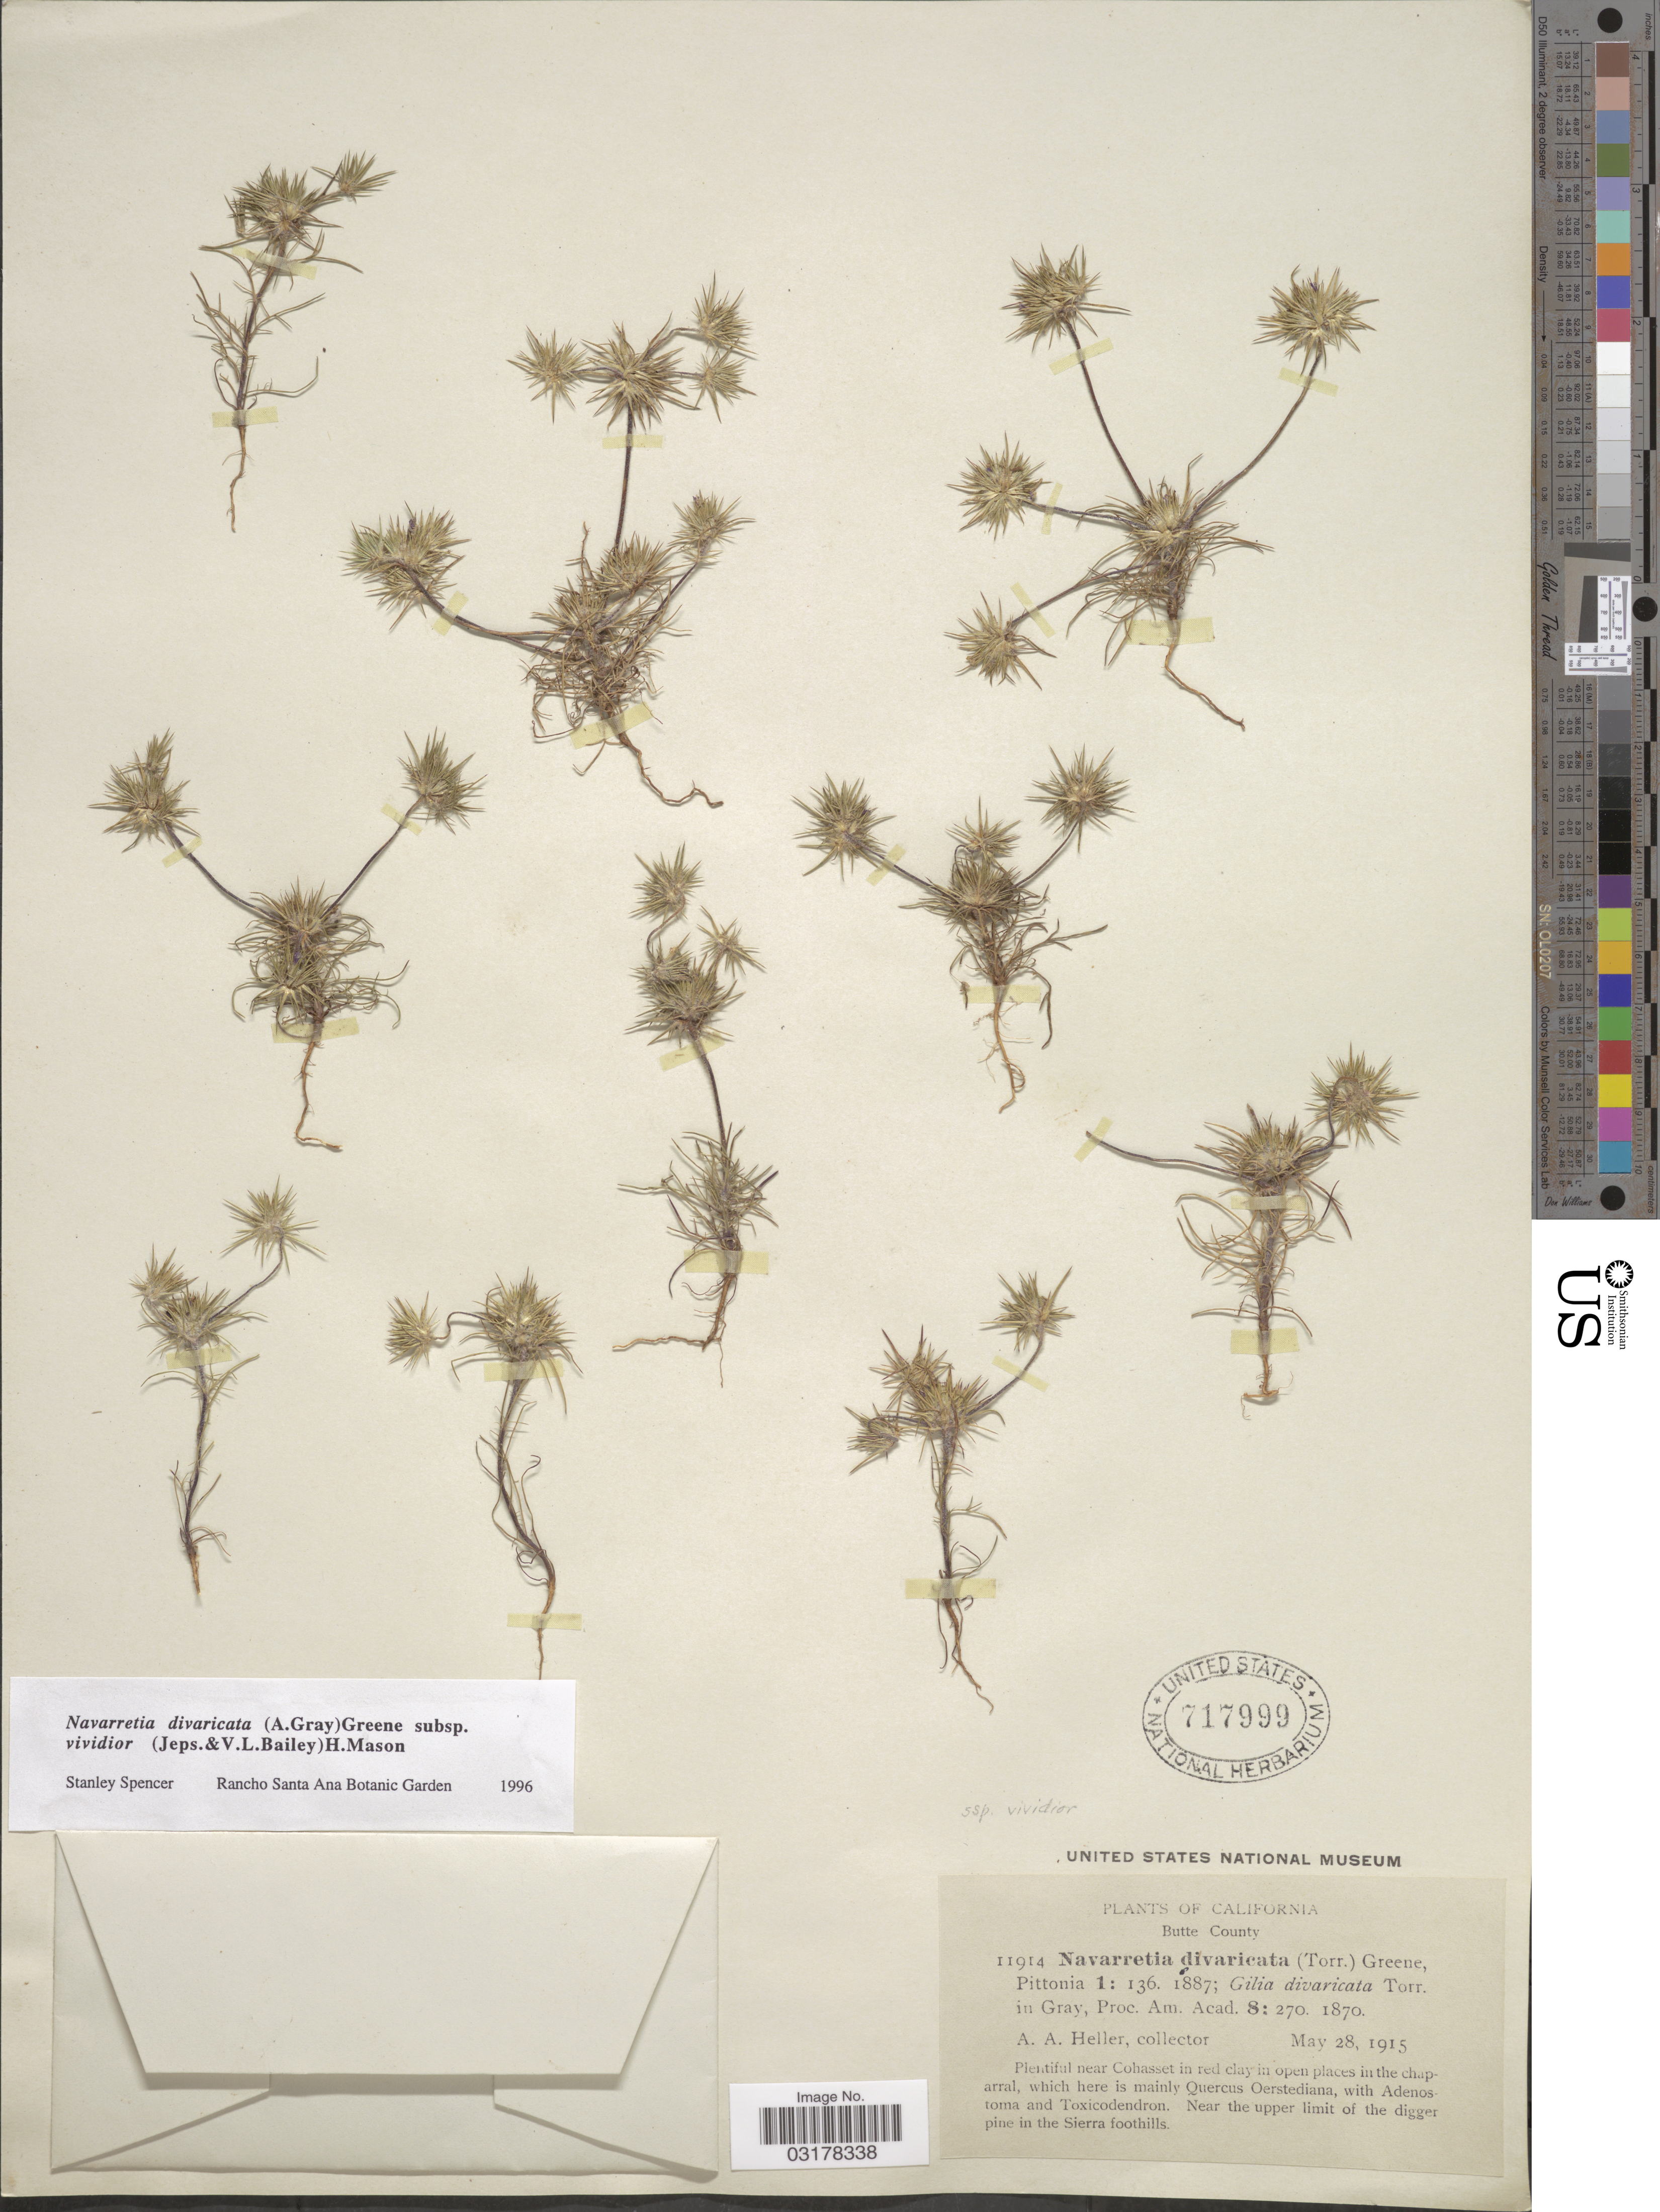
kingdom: Plantae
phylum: Tracheophyta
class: Magnoliopsida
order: Ericales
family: Polemoniaceae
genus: Navarretia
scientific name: Navarretia divaricata subsp. vividior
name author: (Jeps. & V. L. Bailey) H. Mason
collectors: A. A. Heller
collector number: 11914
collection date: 1915-05-28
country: United States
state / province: California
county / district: Butte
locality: Butte County. Near Cohasset. Near the upper limit of the digger pine in the Sierra foothills.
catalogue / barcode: US 717999